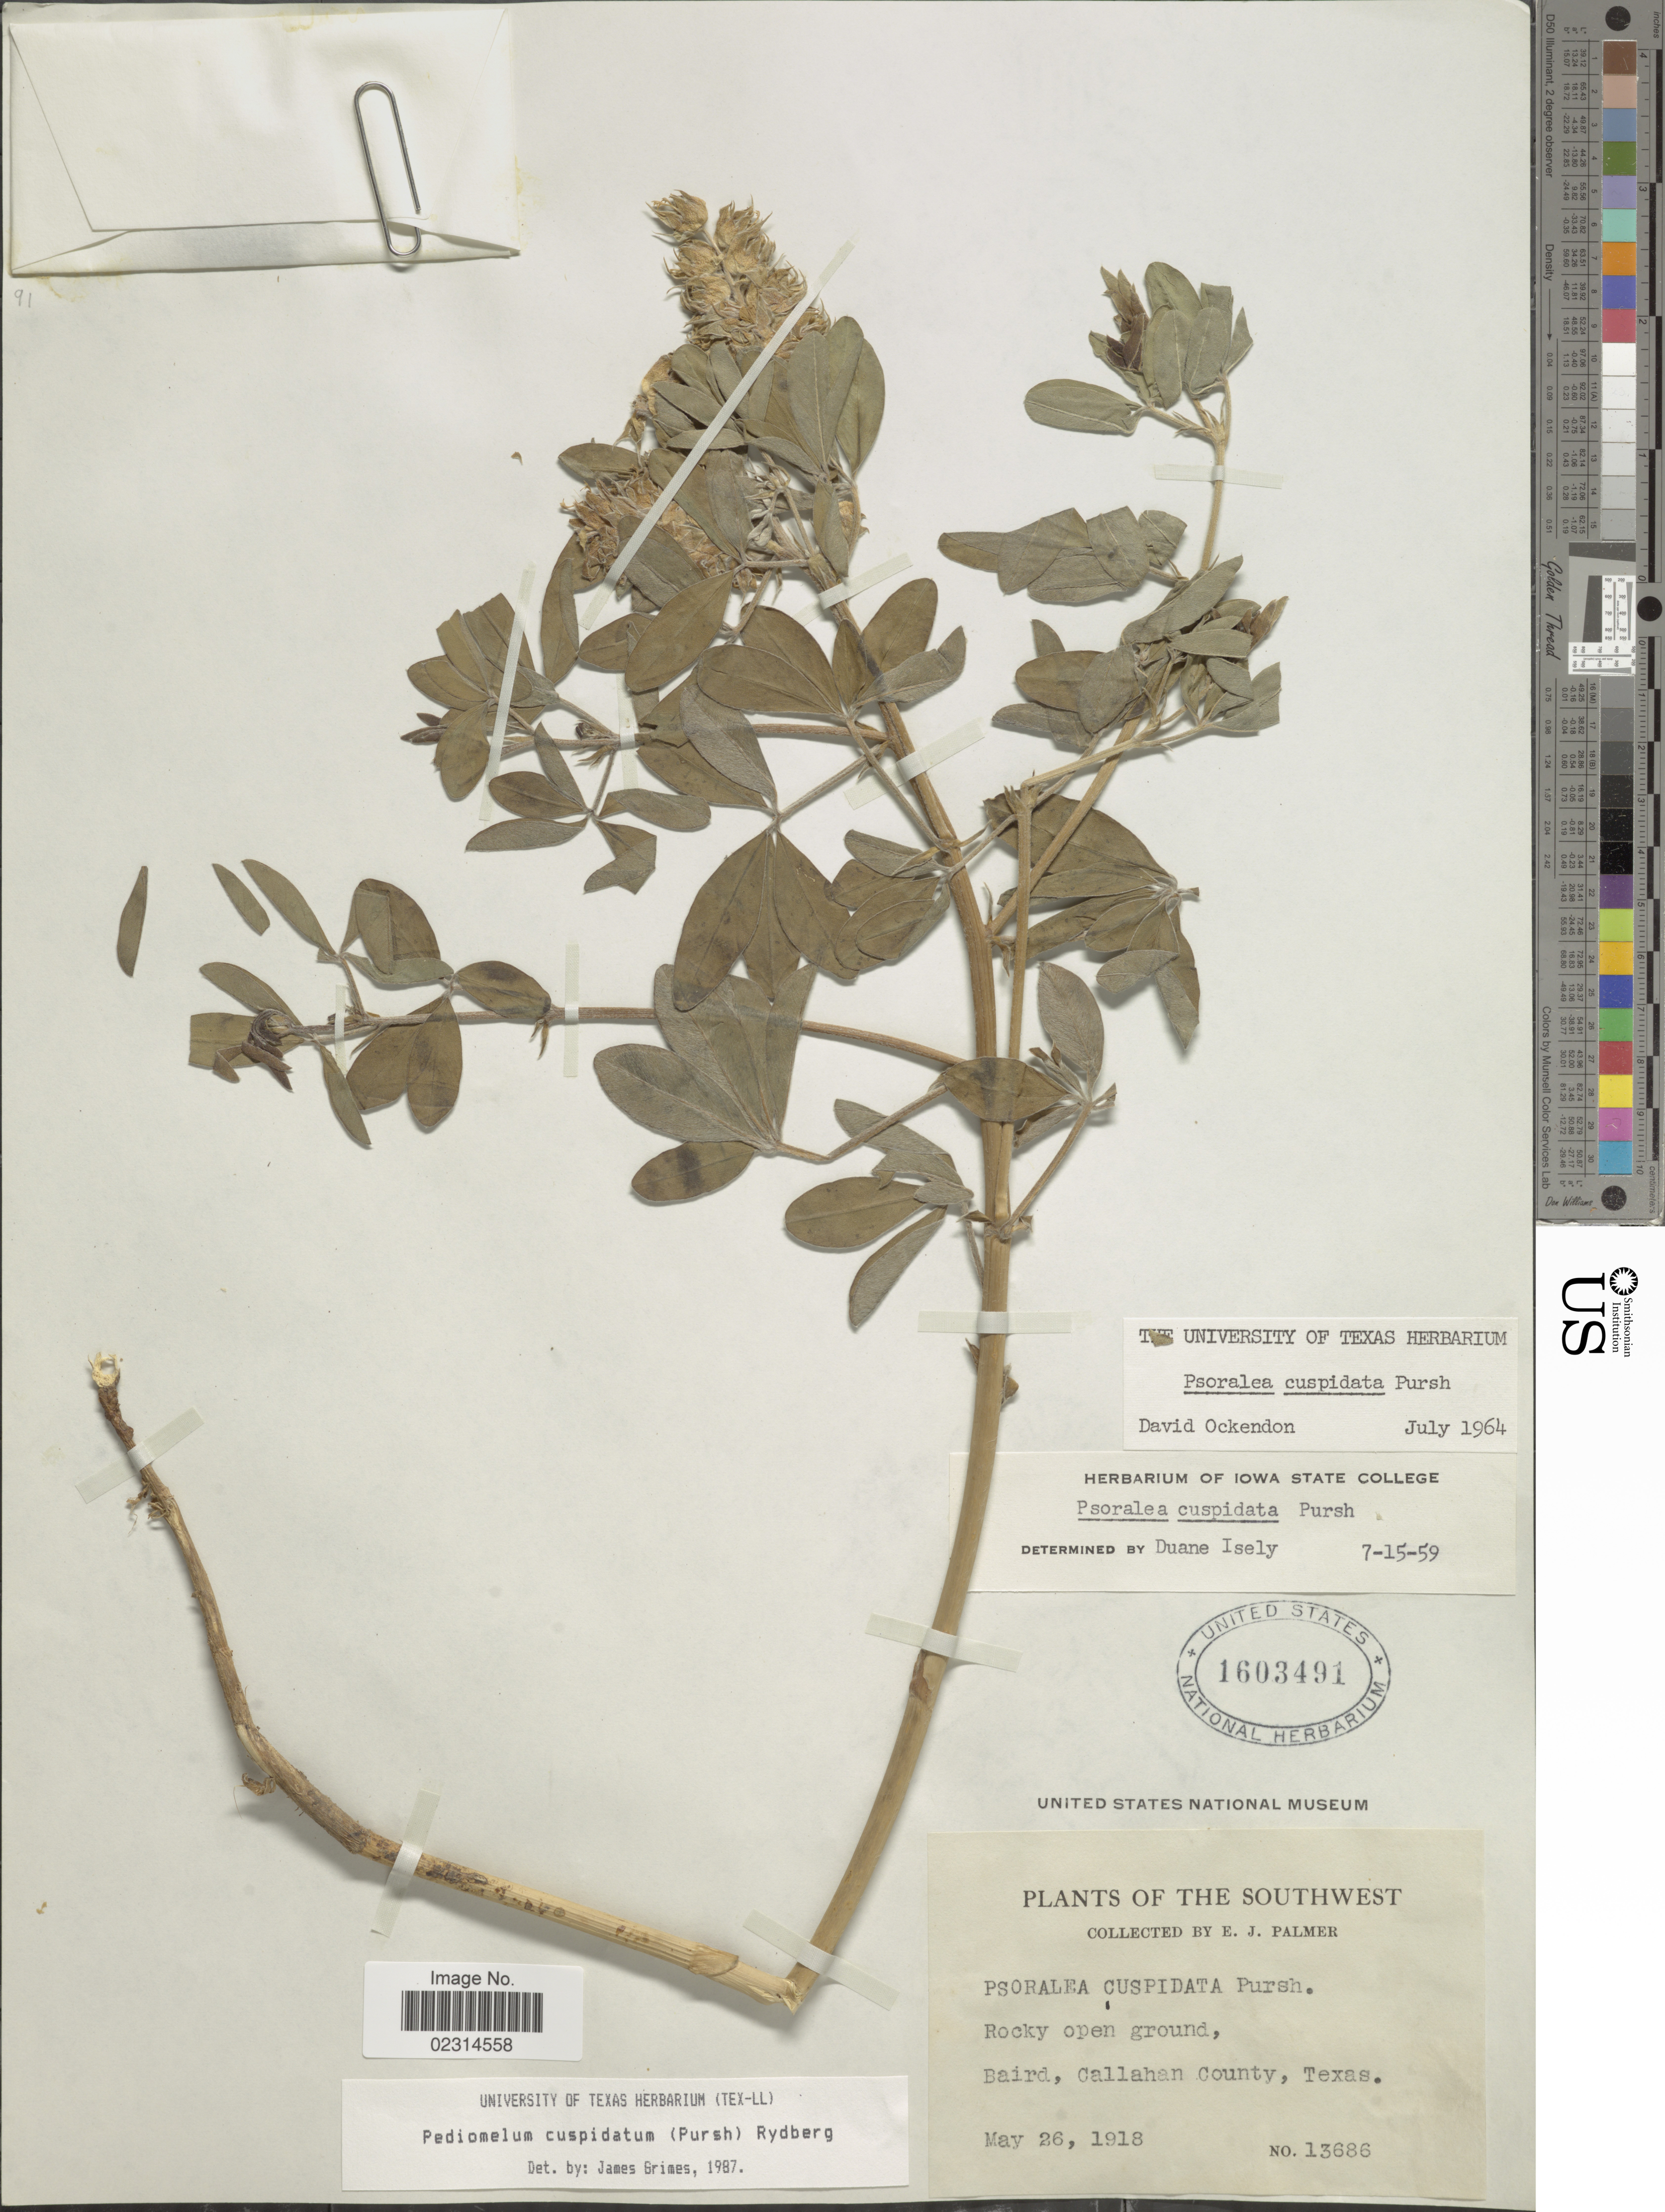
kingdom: Plantae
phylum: Tracheophyta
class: Magnoliopsida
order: Fabales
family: Fabaceae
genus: Pediomelum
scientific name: Pediomelum cuspidatum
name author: (Pursh) Rydb.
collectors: E. J. Palmer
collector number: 13686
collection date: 1918-05-26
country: United States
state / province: Texas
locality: The Southwest, Rocky open ground, Baird, Callahan County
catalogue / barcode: US 1603491